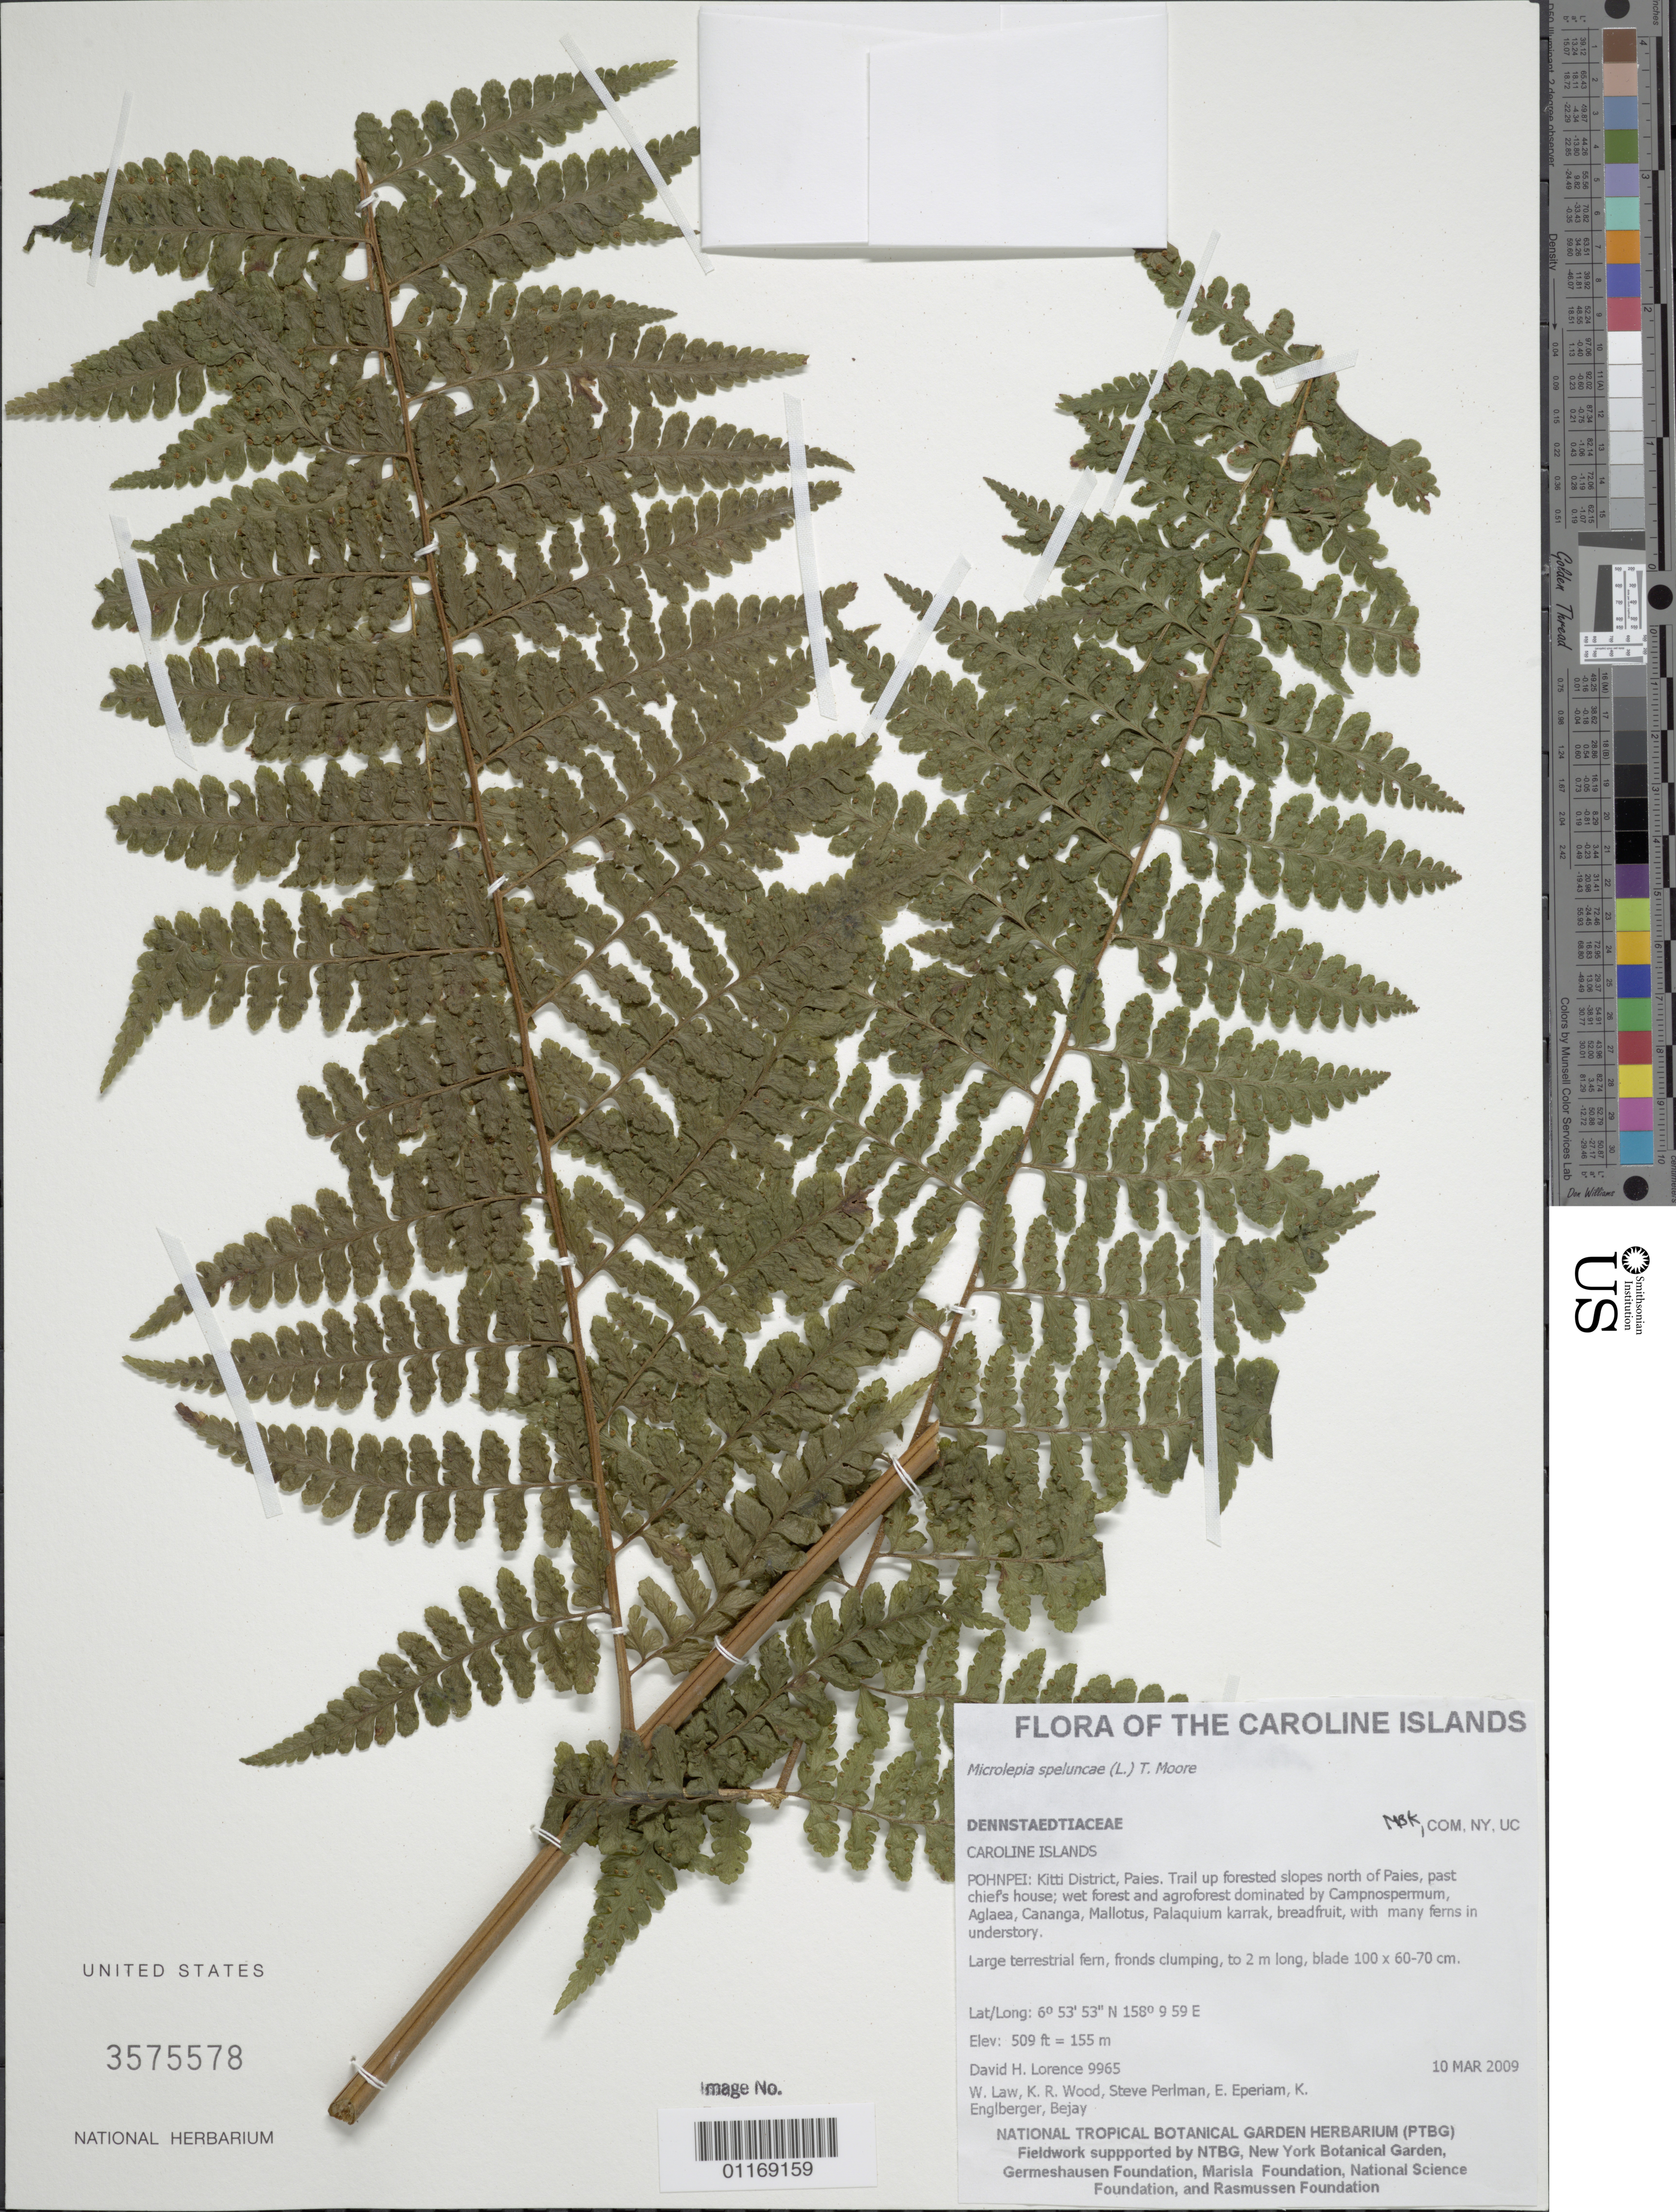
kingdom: Plantae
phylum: Tracheophyta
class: Polypodiopsida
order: Polypodiales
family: Dennstaedtiaceae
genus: Microlepia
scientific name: Microlepia speluncae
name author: (L.) T. Moore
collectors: D. Lorence et al.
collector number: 9965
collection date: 2009-03-10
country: Micronesia, Federated States of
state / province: Pohnpei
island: Pohnpei [Ponape]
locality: Kitti district, Trail up borth of Paies, past chief's house.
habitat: Forested slopes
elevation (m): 155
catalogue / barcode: US 3575578